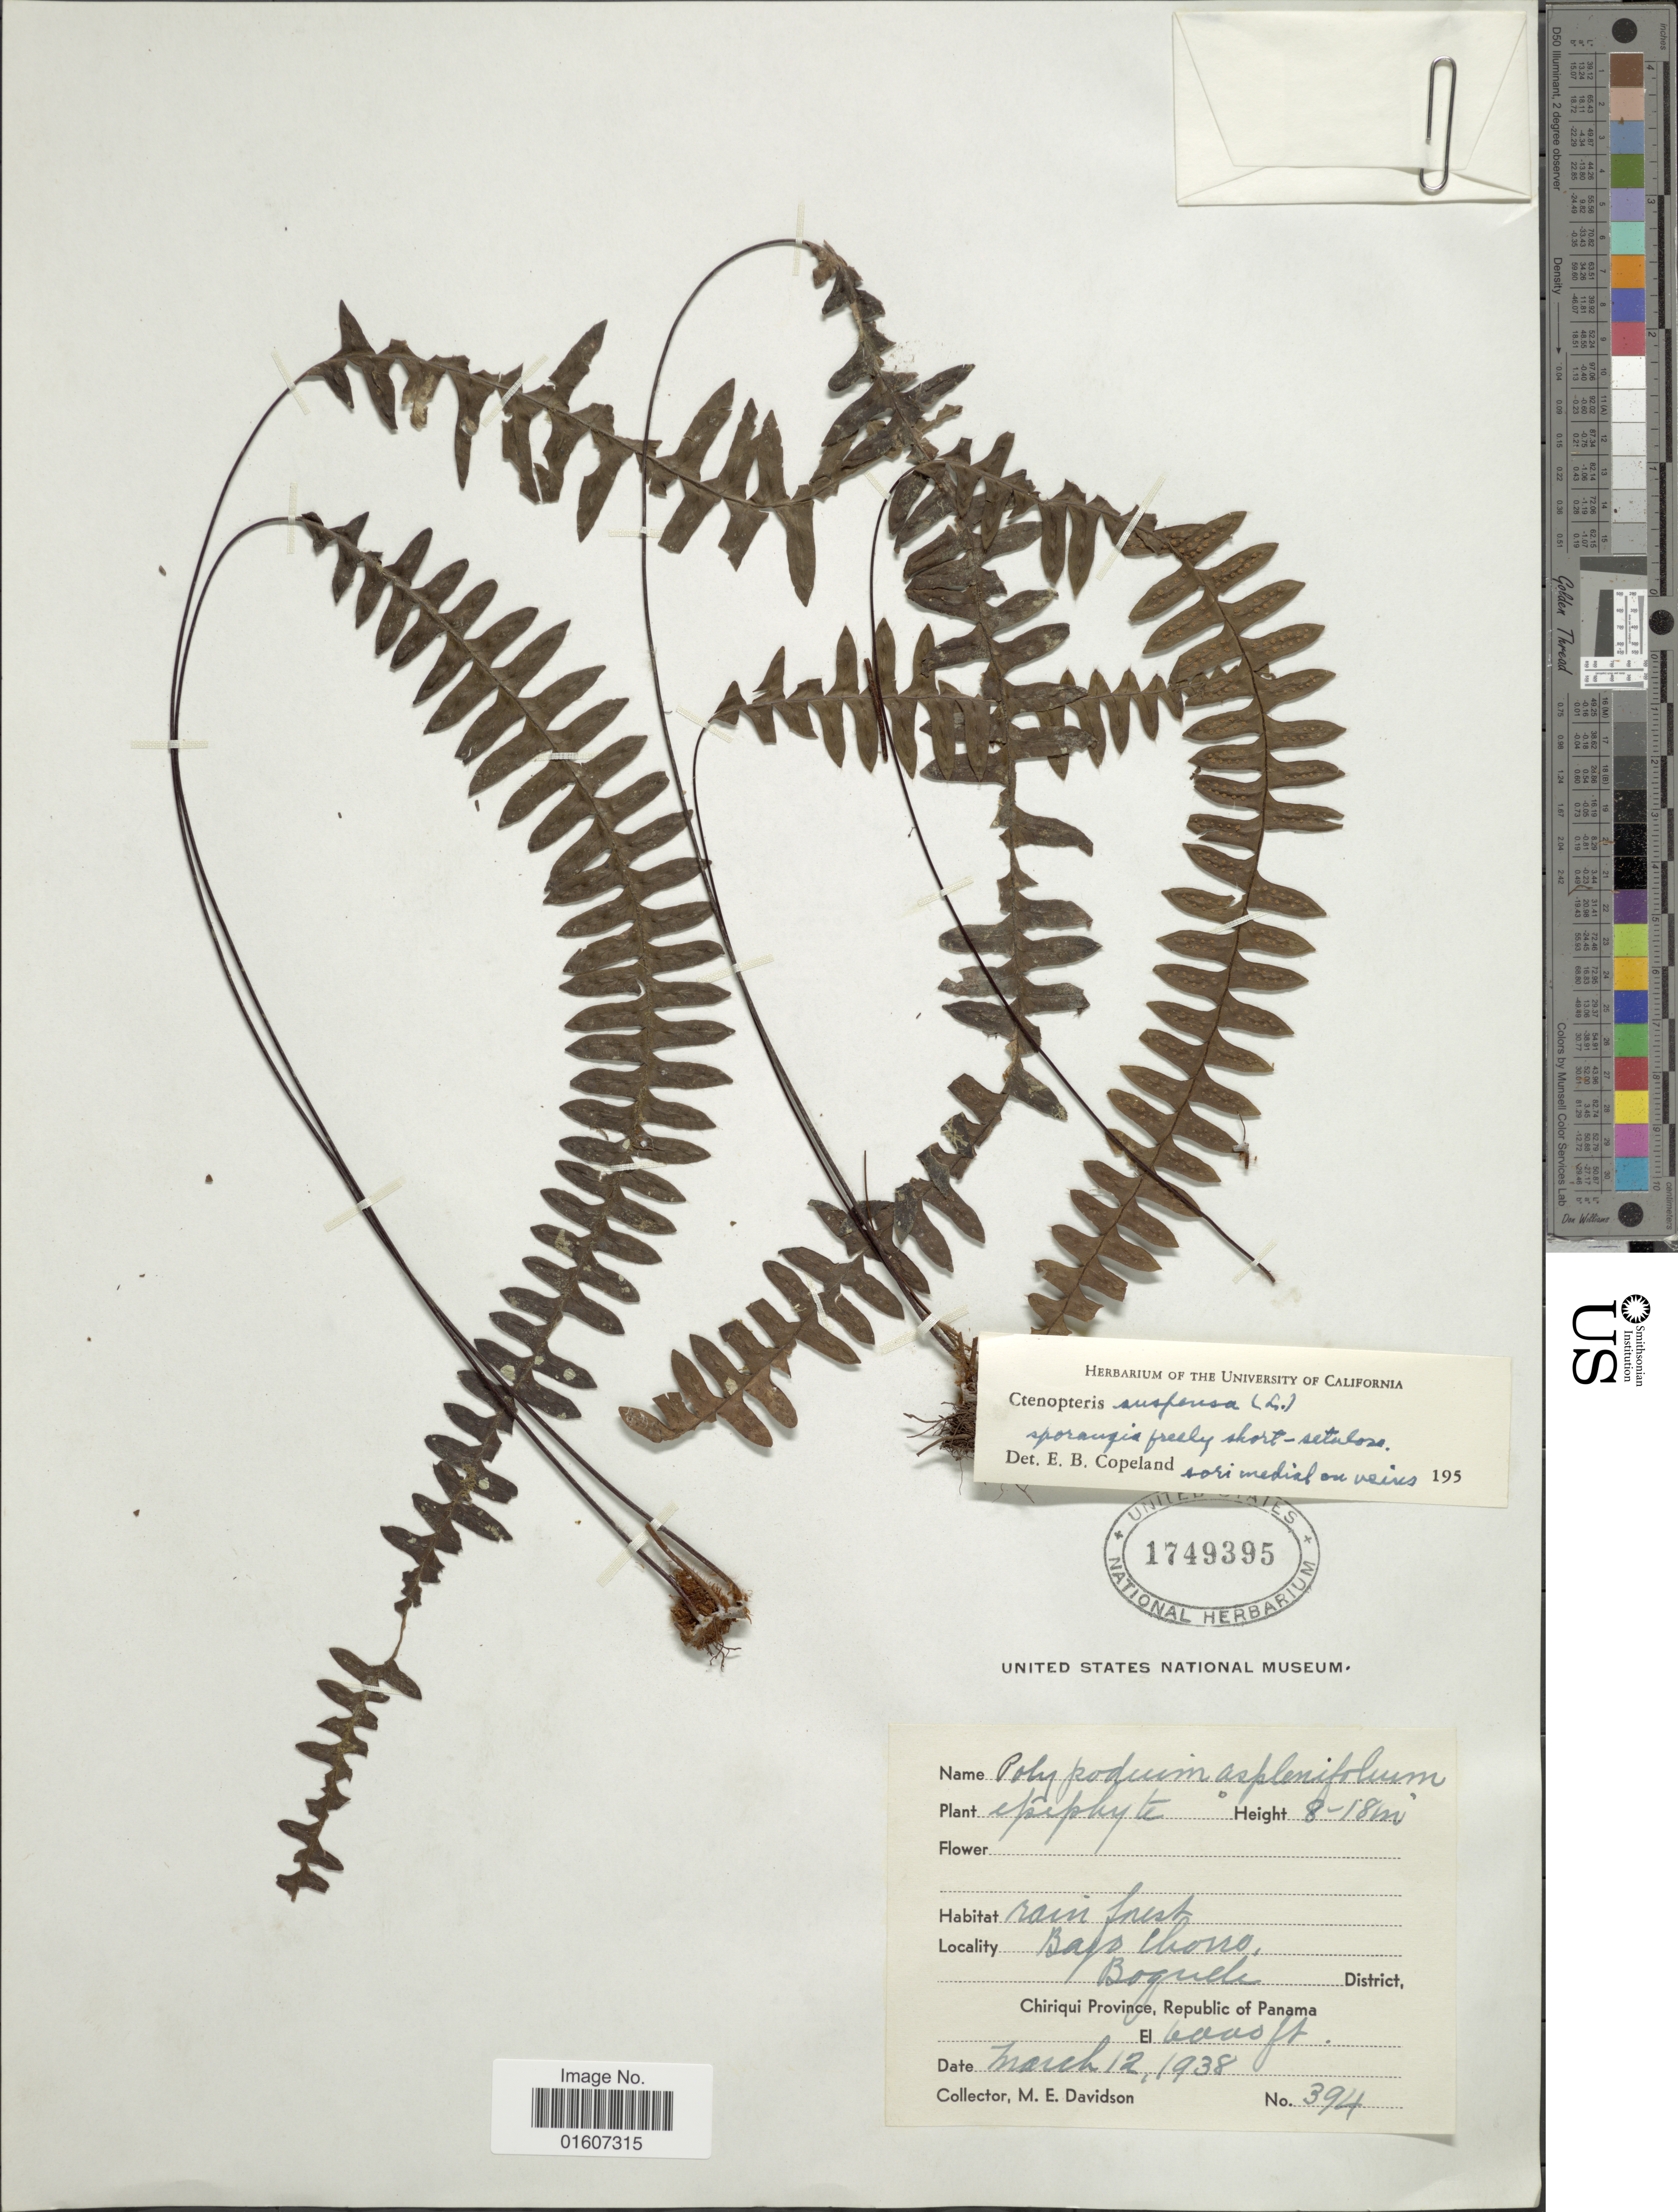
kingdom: Plantae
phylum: Tracheophyta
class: Polypodiopsida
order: Polypodiales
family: Polypodiaceae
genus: Terpsichore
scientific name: Terpsichore asplenifolia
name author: (L.) A.R. Sm.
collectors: M. E. Davidson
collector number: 394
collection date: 1938-03-12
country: Panama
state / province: Chiriqui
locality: Bagi Chorro, Boquete District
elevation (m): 1829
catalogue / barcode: US 1749395